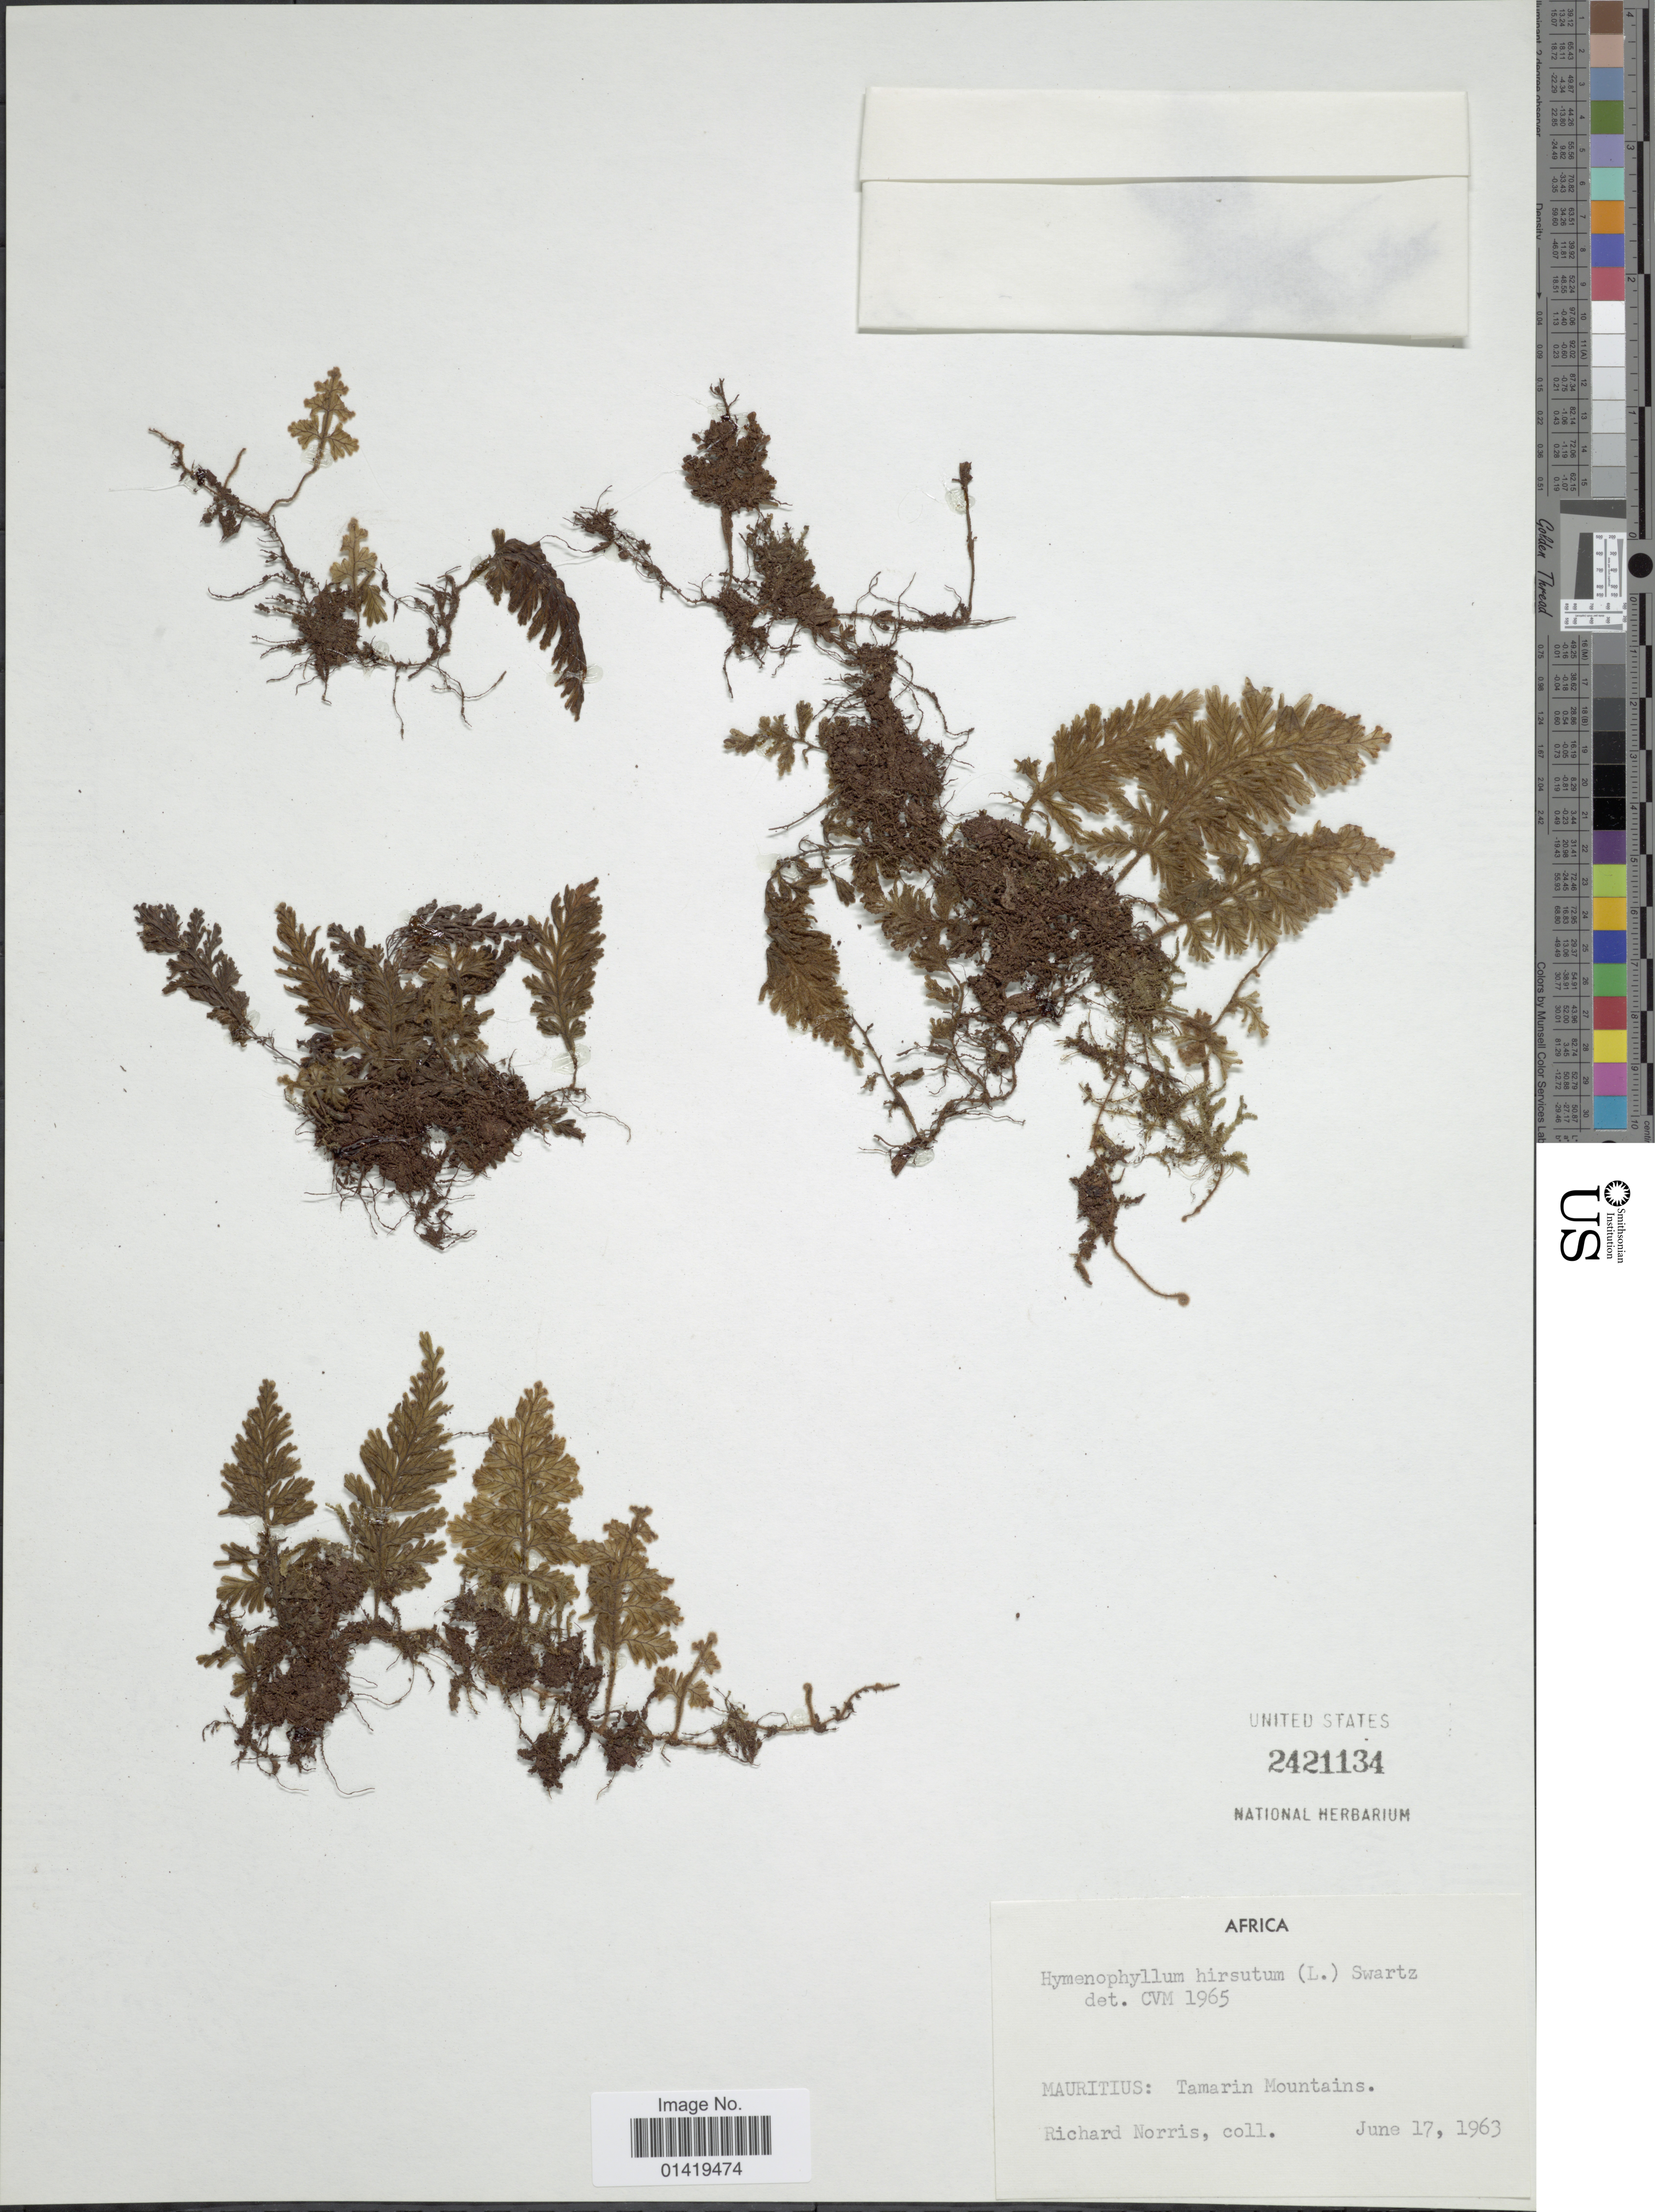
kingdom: Plantae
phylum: Tracheophyta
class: Polypodiopsida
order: Hymenophyllales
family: Hymenophyllaceae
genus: Hymenophyllum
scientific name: Hymenophyllum hirsutum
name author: (L.) Sw.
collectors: R. E. Norris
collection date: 1963-06-17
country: Mauritius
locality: Mauritius: Tamarin Mountains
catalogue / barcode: US 2421134